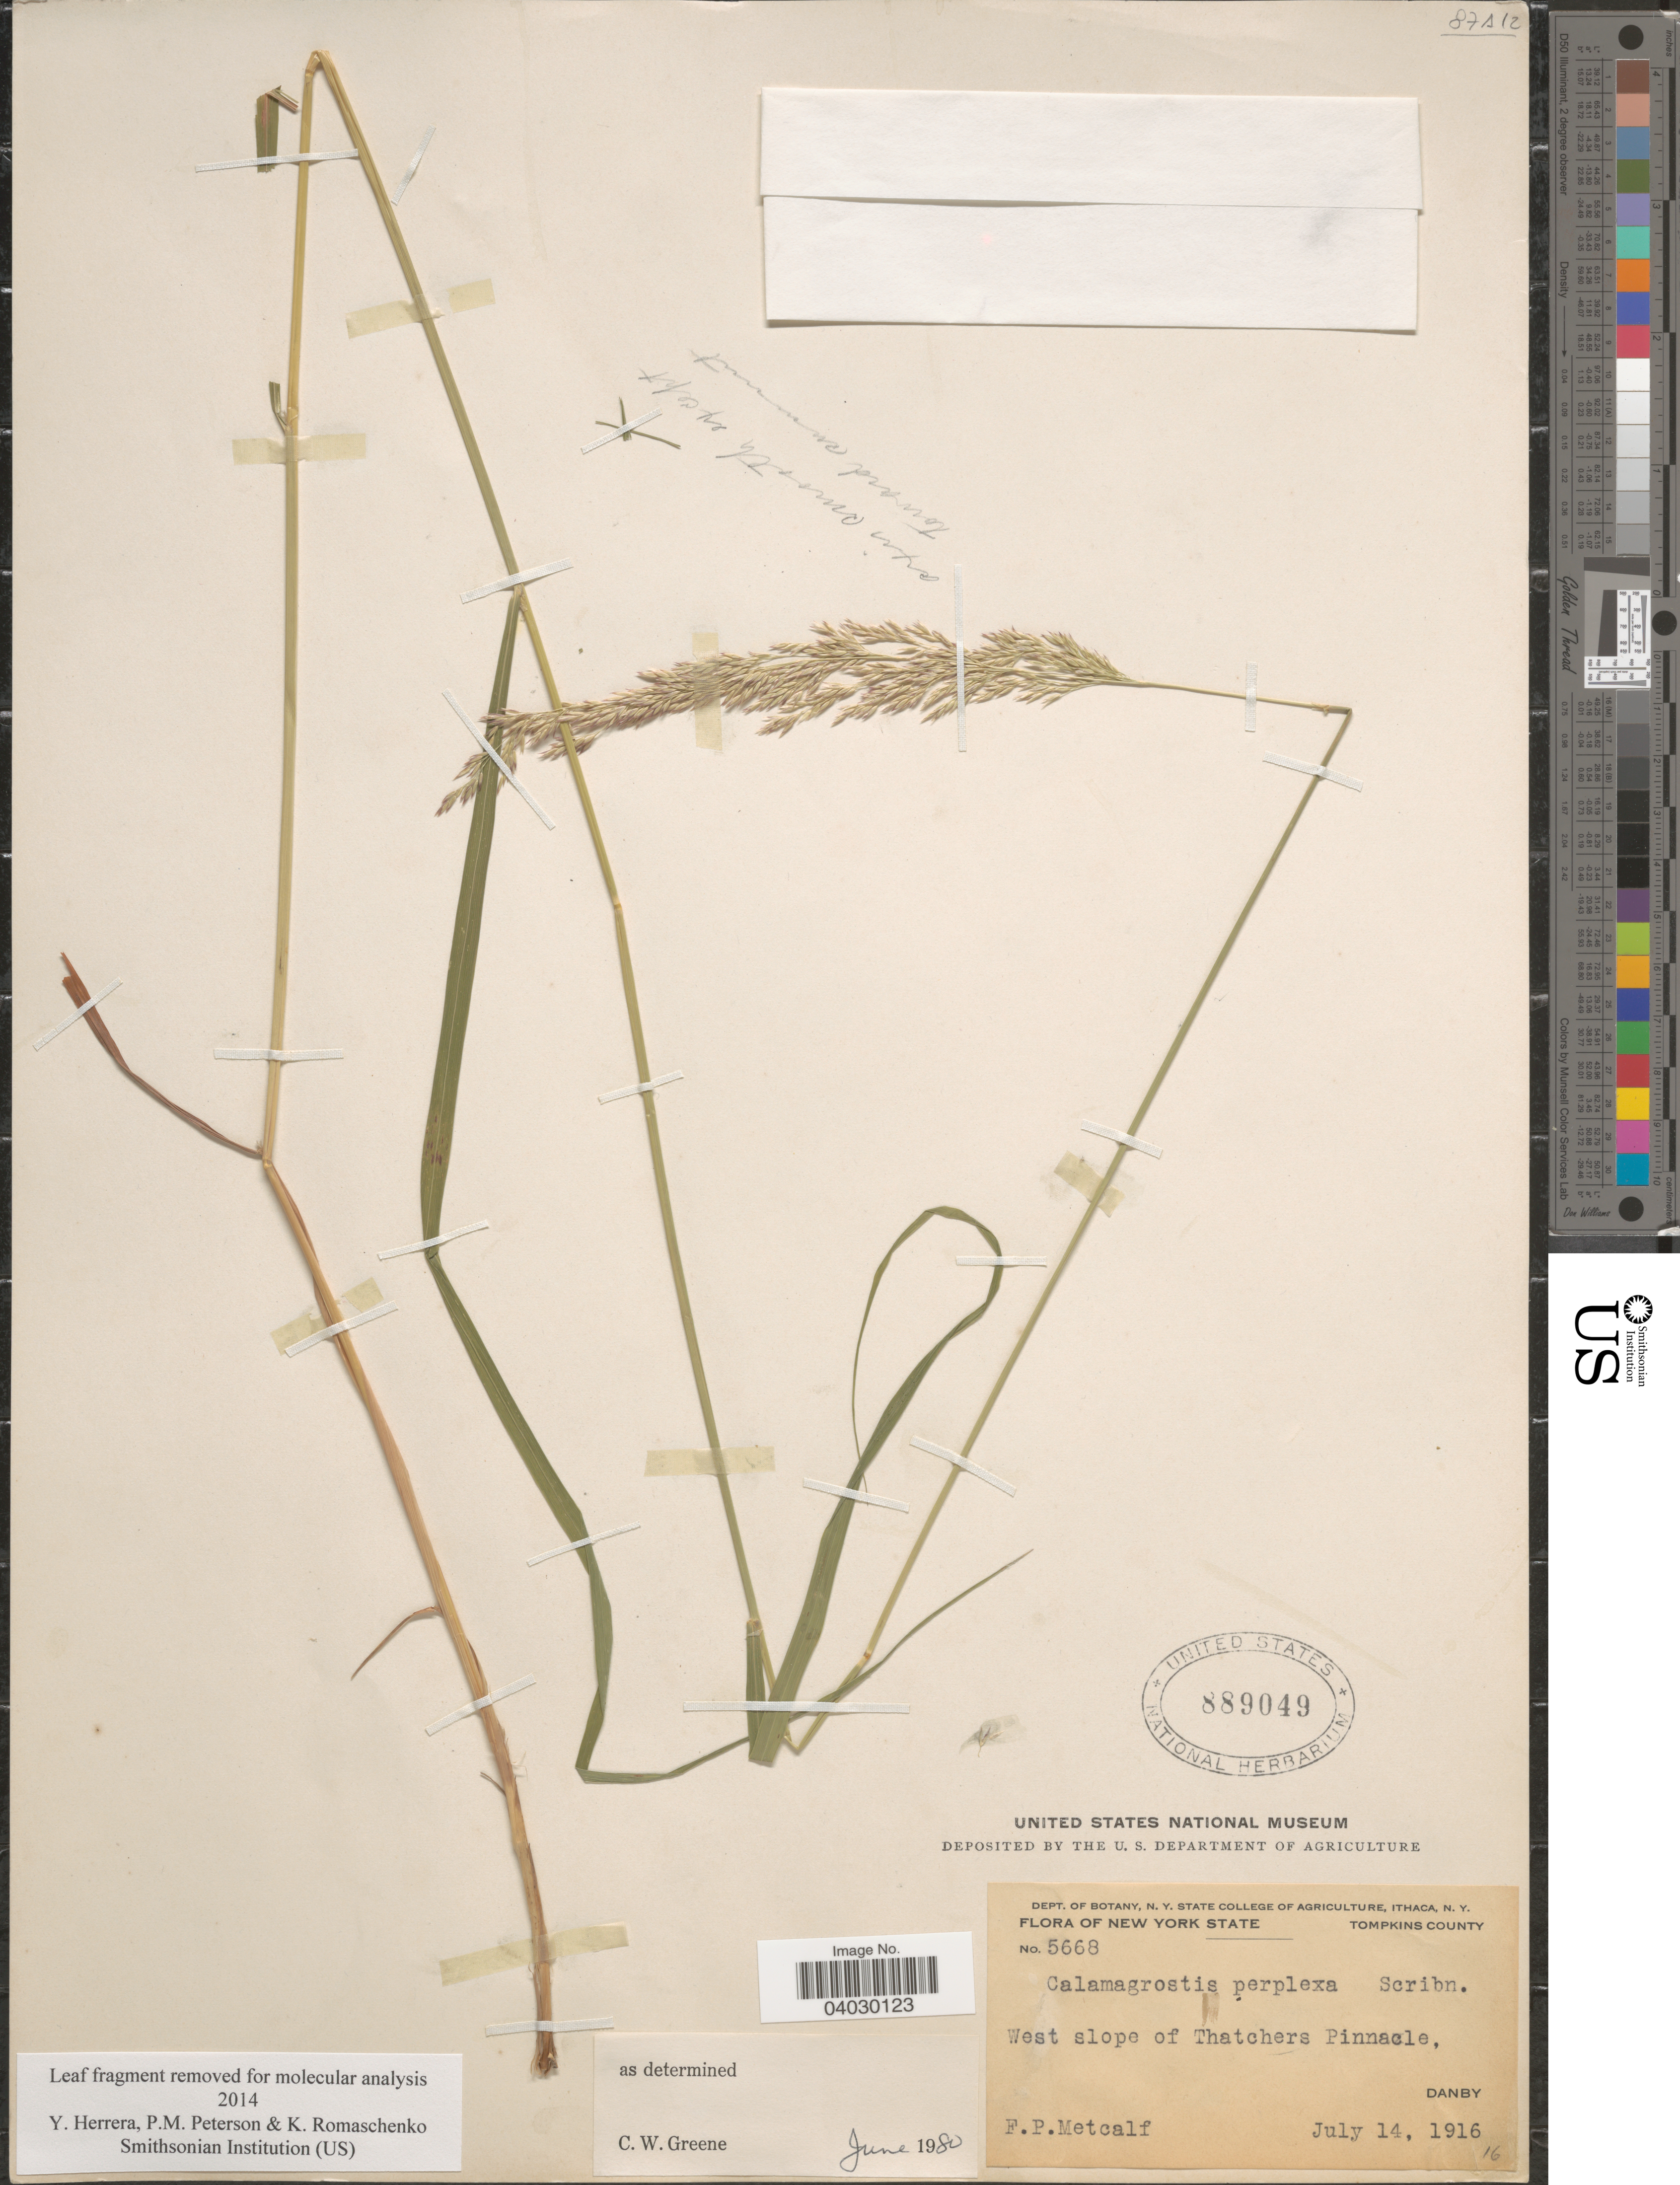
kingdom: Plantae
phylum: Tracheophyta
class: Liliopsida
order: Poales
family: Poaceae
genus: Calamagrostis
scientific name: Calamagrostis perplexa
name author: Scribn.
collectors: F. Metcalf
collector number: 5668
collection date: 1916-07-14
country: United States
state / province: New York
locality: Tompkins County. West slope of Thatchers Pinnacle, Danby.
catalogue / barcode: US 889049